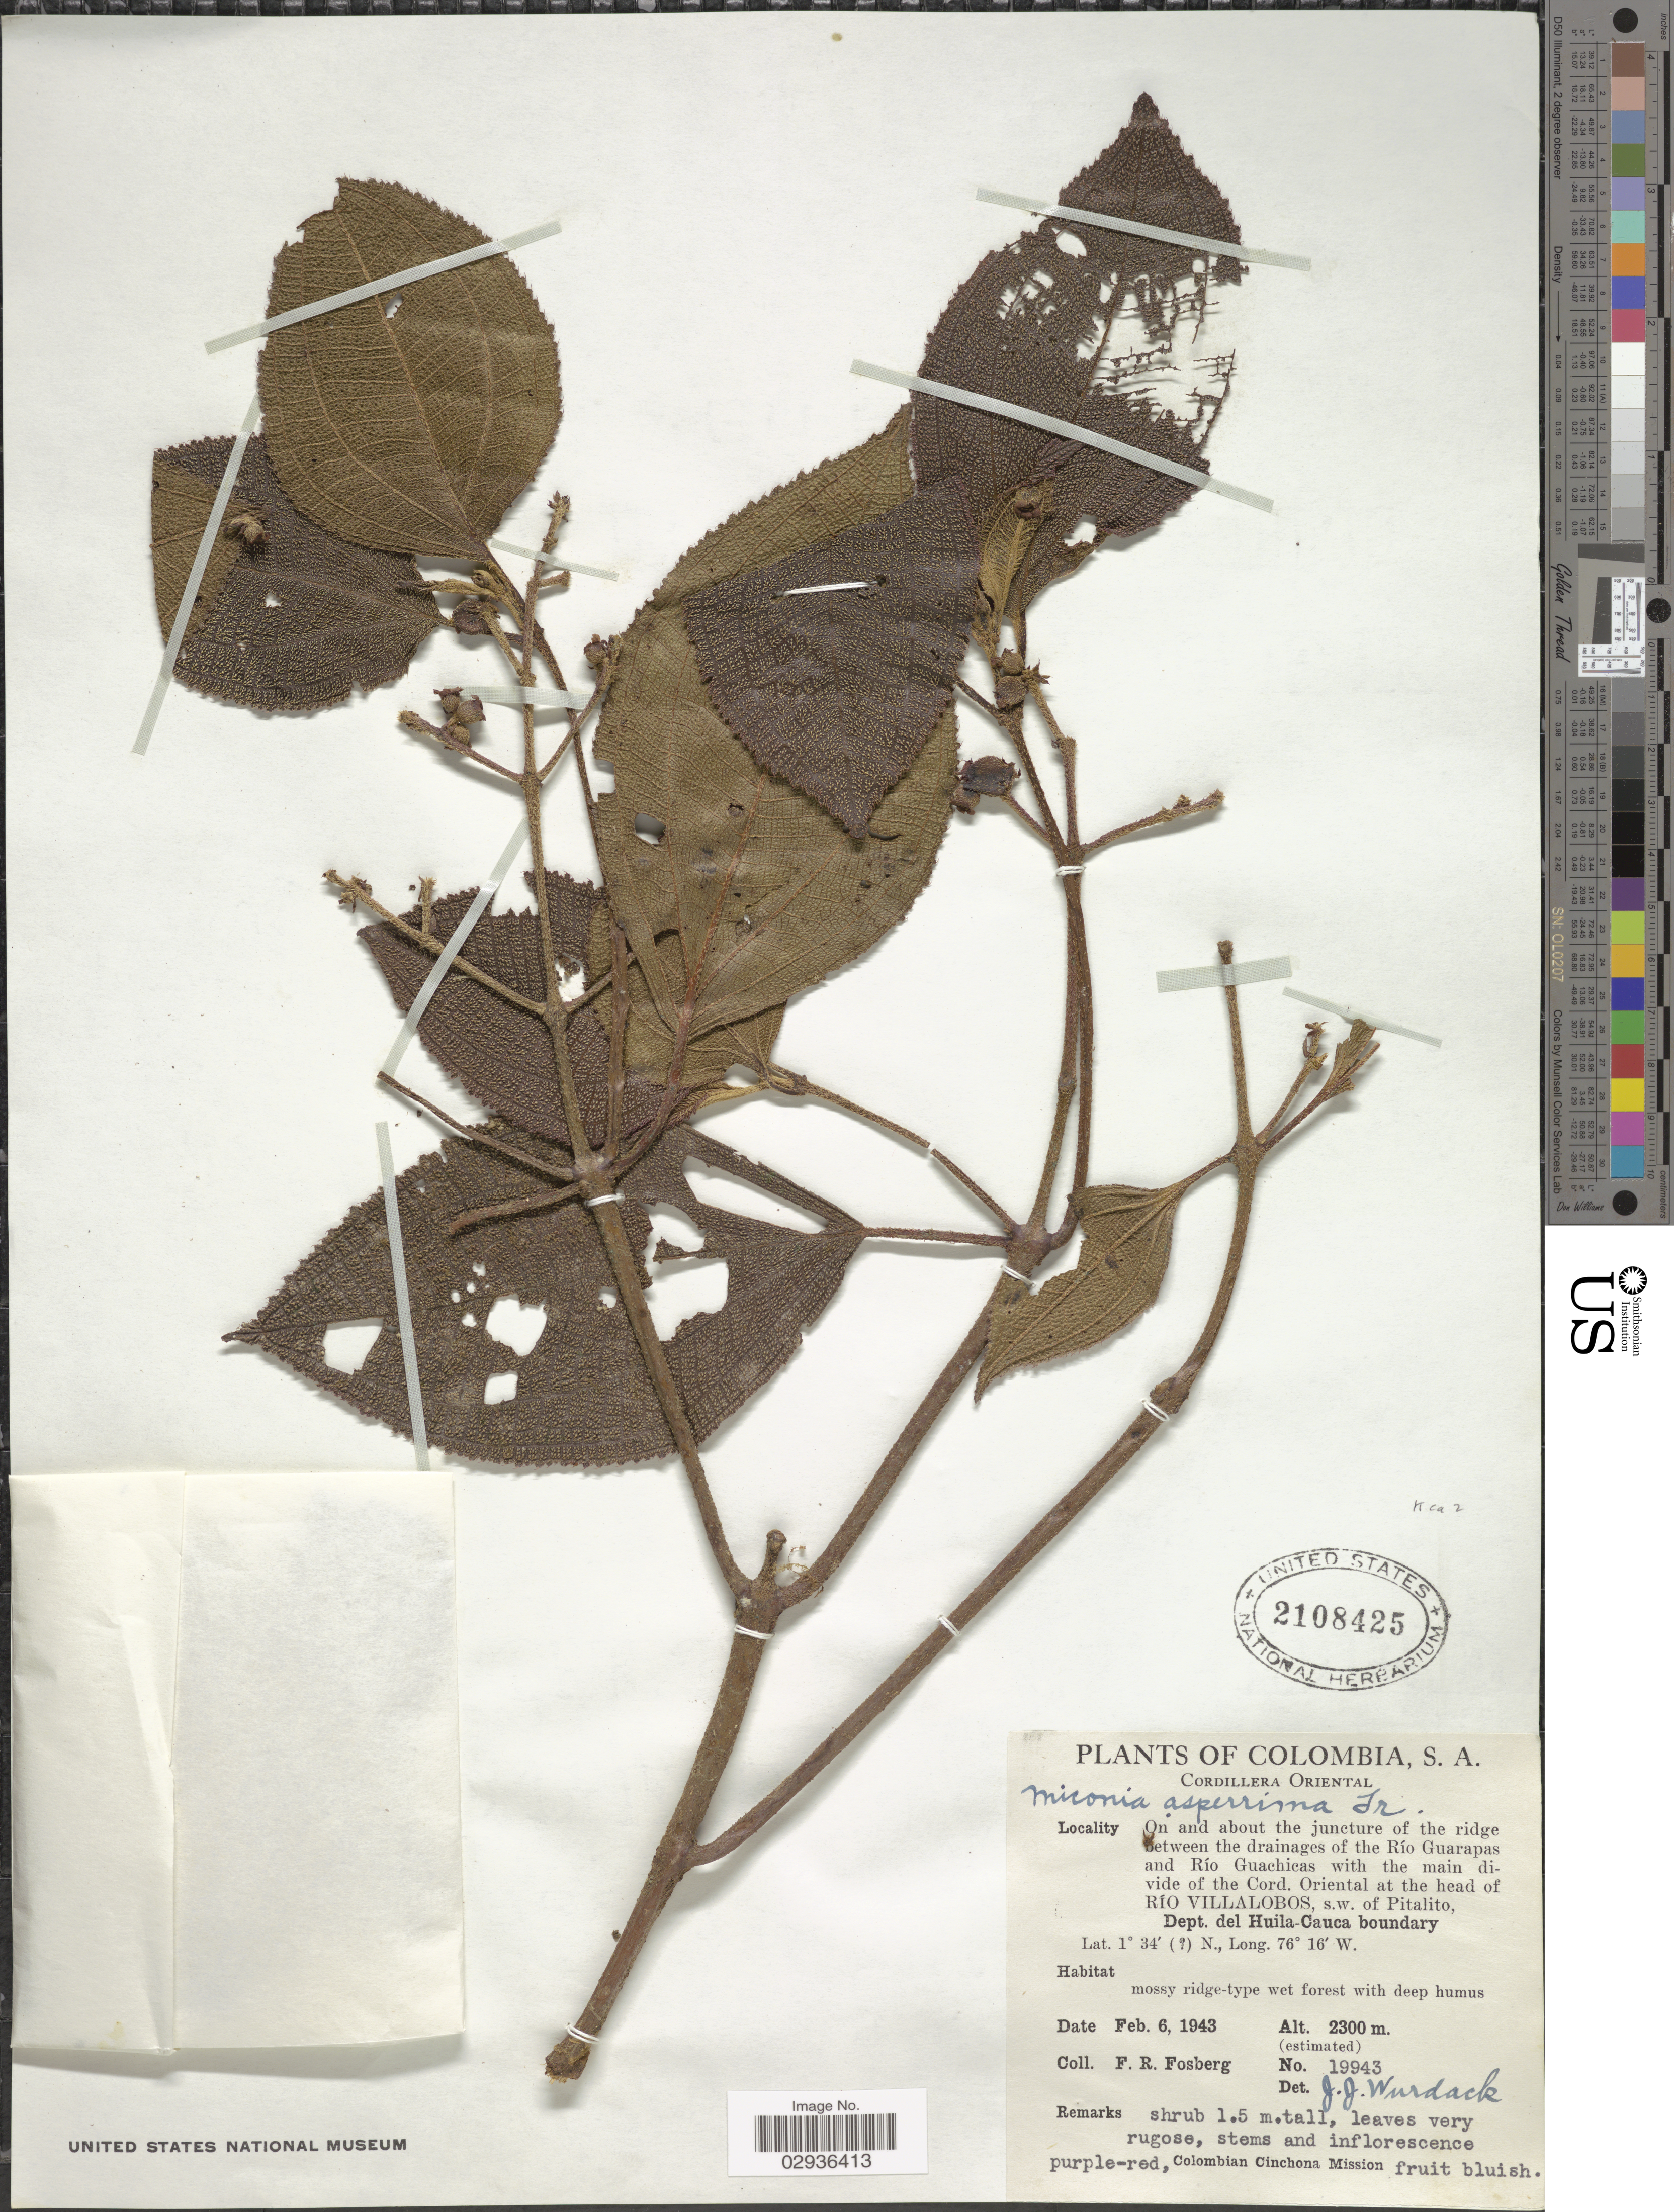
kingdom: Plantae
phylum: Tracheophyta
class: Magnoliopsida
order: Myrtales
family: Melastomataceae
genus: Miconia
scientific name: Miconia asperrima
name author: Triana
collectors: F. R. Fosberg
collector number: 19943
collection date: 1943-02-06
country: Colombia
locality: Cordillera Oriental, On and about the juncture of the ridge between the drainages of the Río Guarapas and Río Guachicas with the main divide of the Cord. Oriental at the head of Río Villalobos, s.w. of Pitalito, Dept. del Huila-Cauca boundary.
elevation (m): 2300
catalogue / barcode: US 2108425